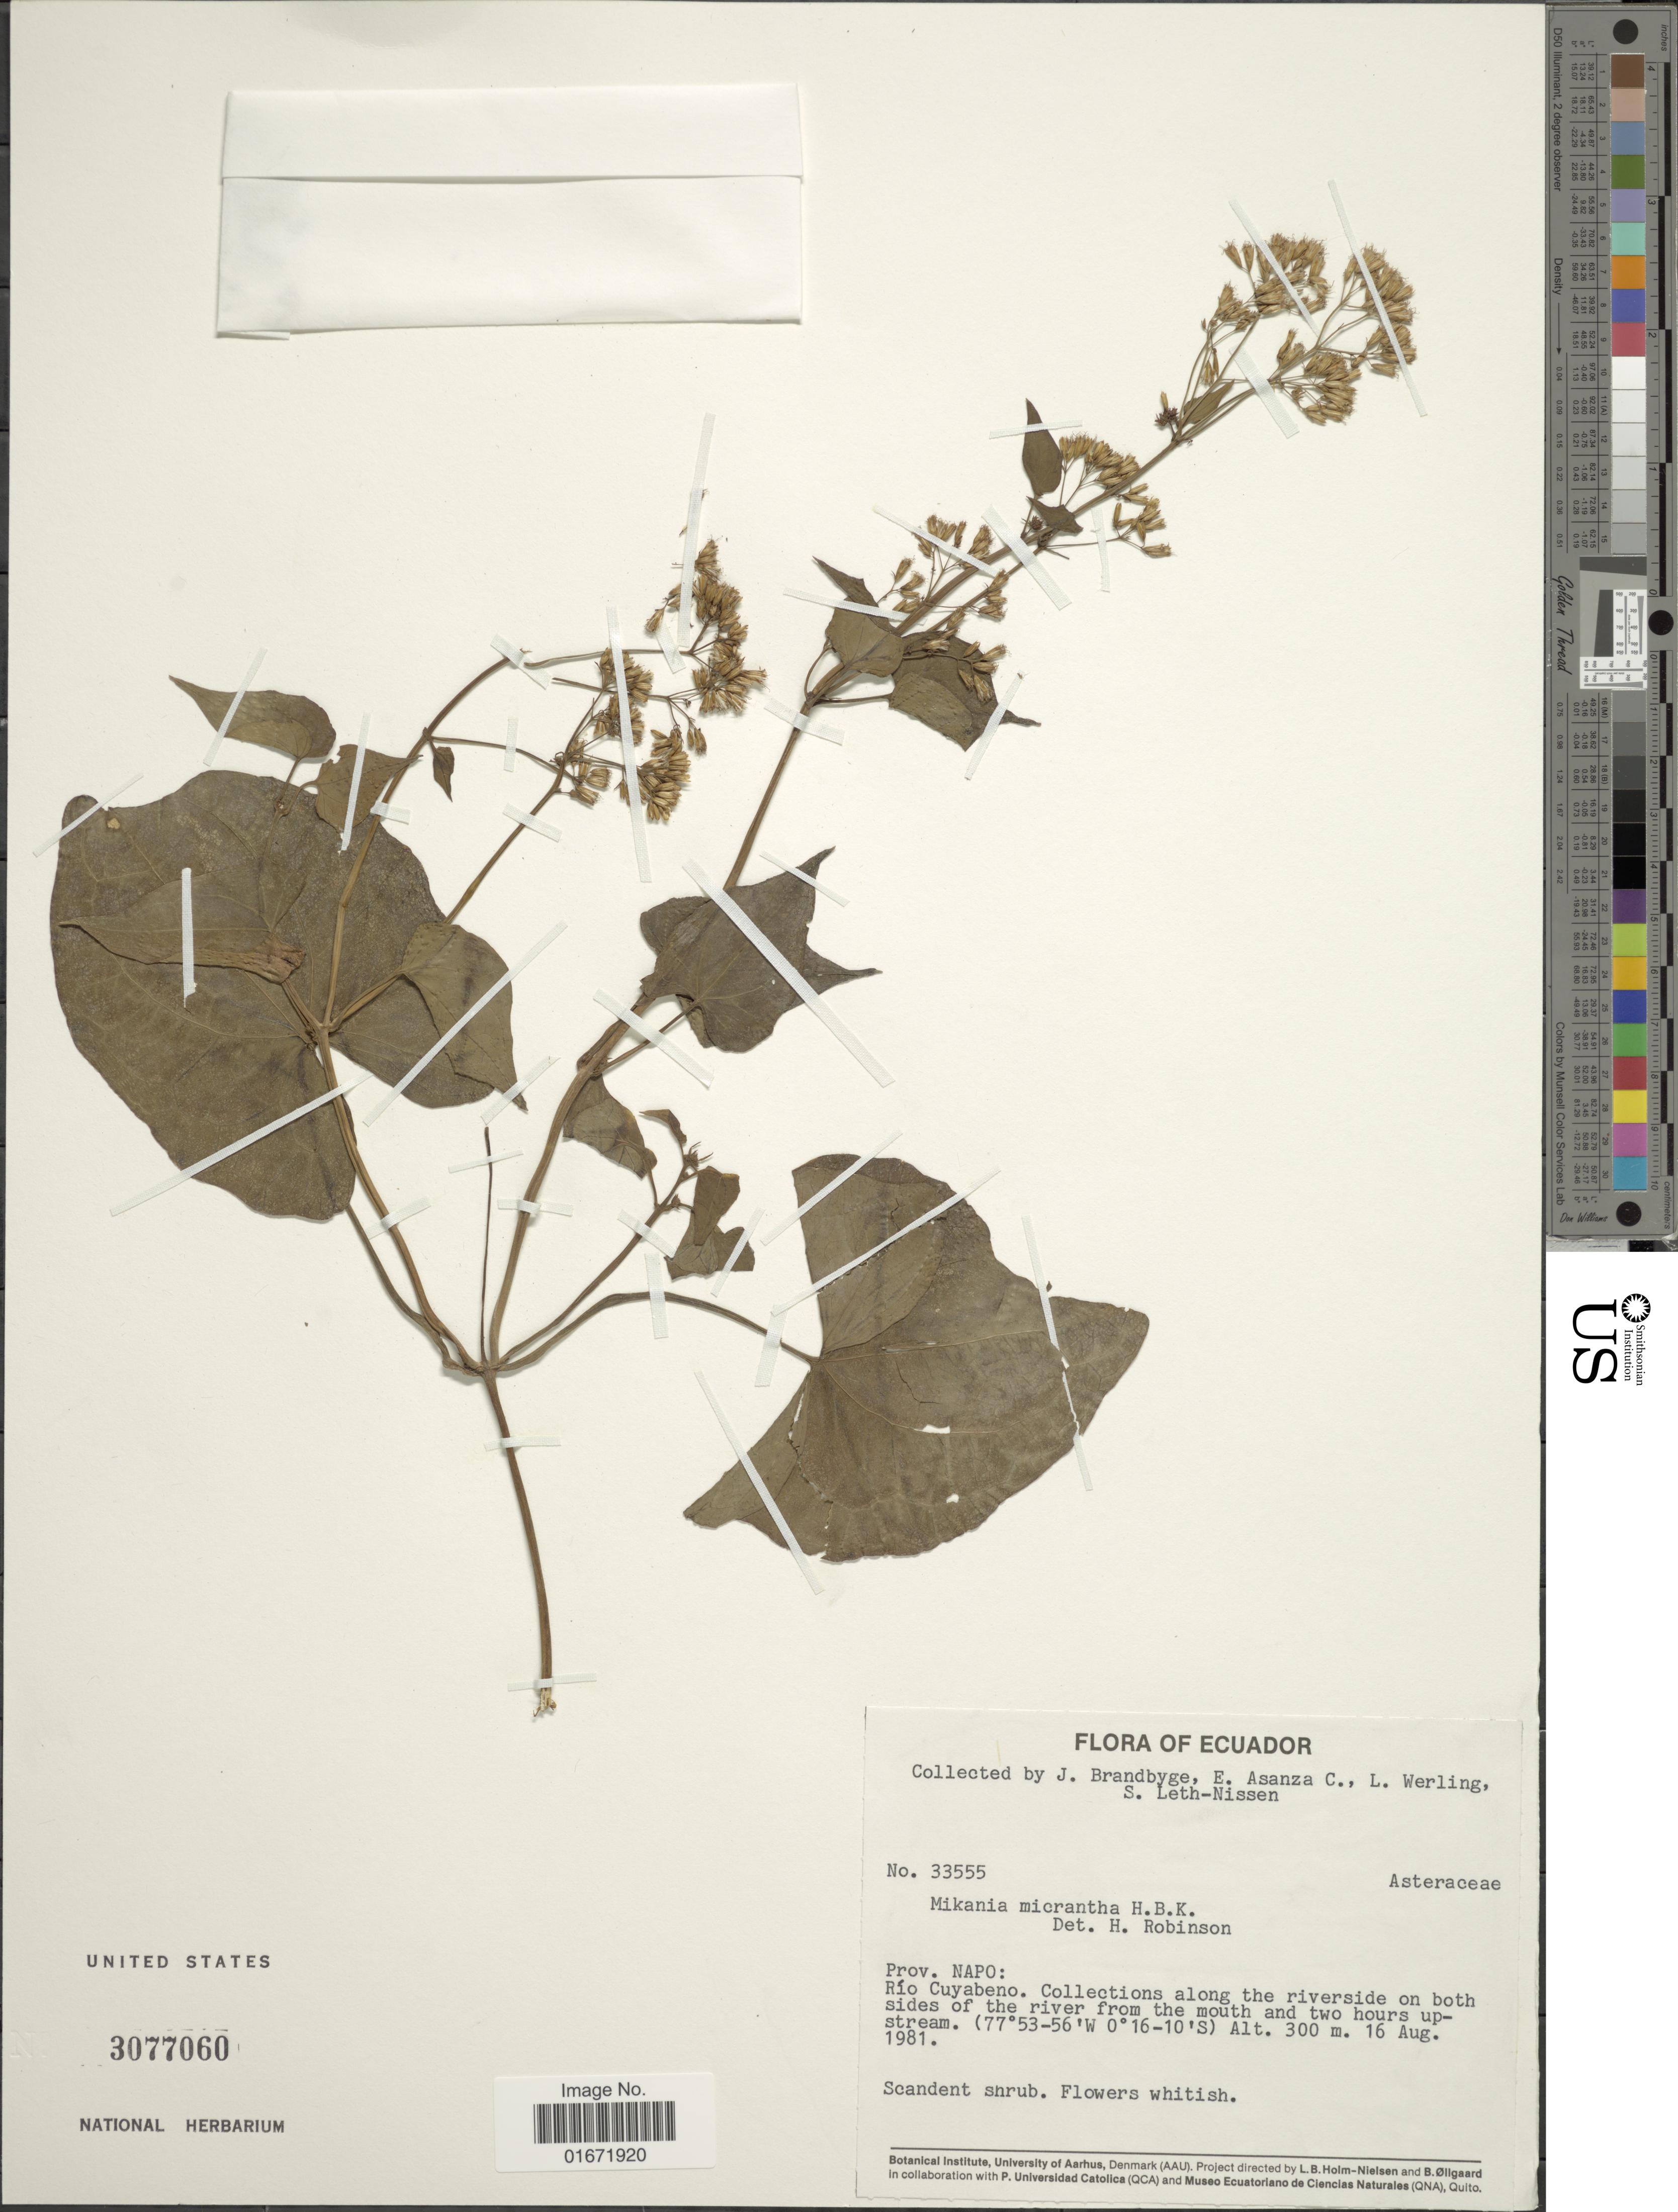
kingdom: Plantae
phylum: Tracheophyta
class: Magnoliopsida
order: Asterales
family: Asteraceae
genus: Mikania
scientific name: Mikania micrantha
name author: Kunth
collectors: J. Brandbyge, E. Asanza C., L. Werling & S. Leth-Nissen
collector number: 33555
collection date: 1981-08-16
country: Ecuador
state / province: Napo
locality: Prov. Napo: Río Cuyabeno. Collections along the riverside on both sides of the river from the mouth and two hours upstream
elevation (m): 300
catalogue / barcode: US 3077060